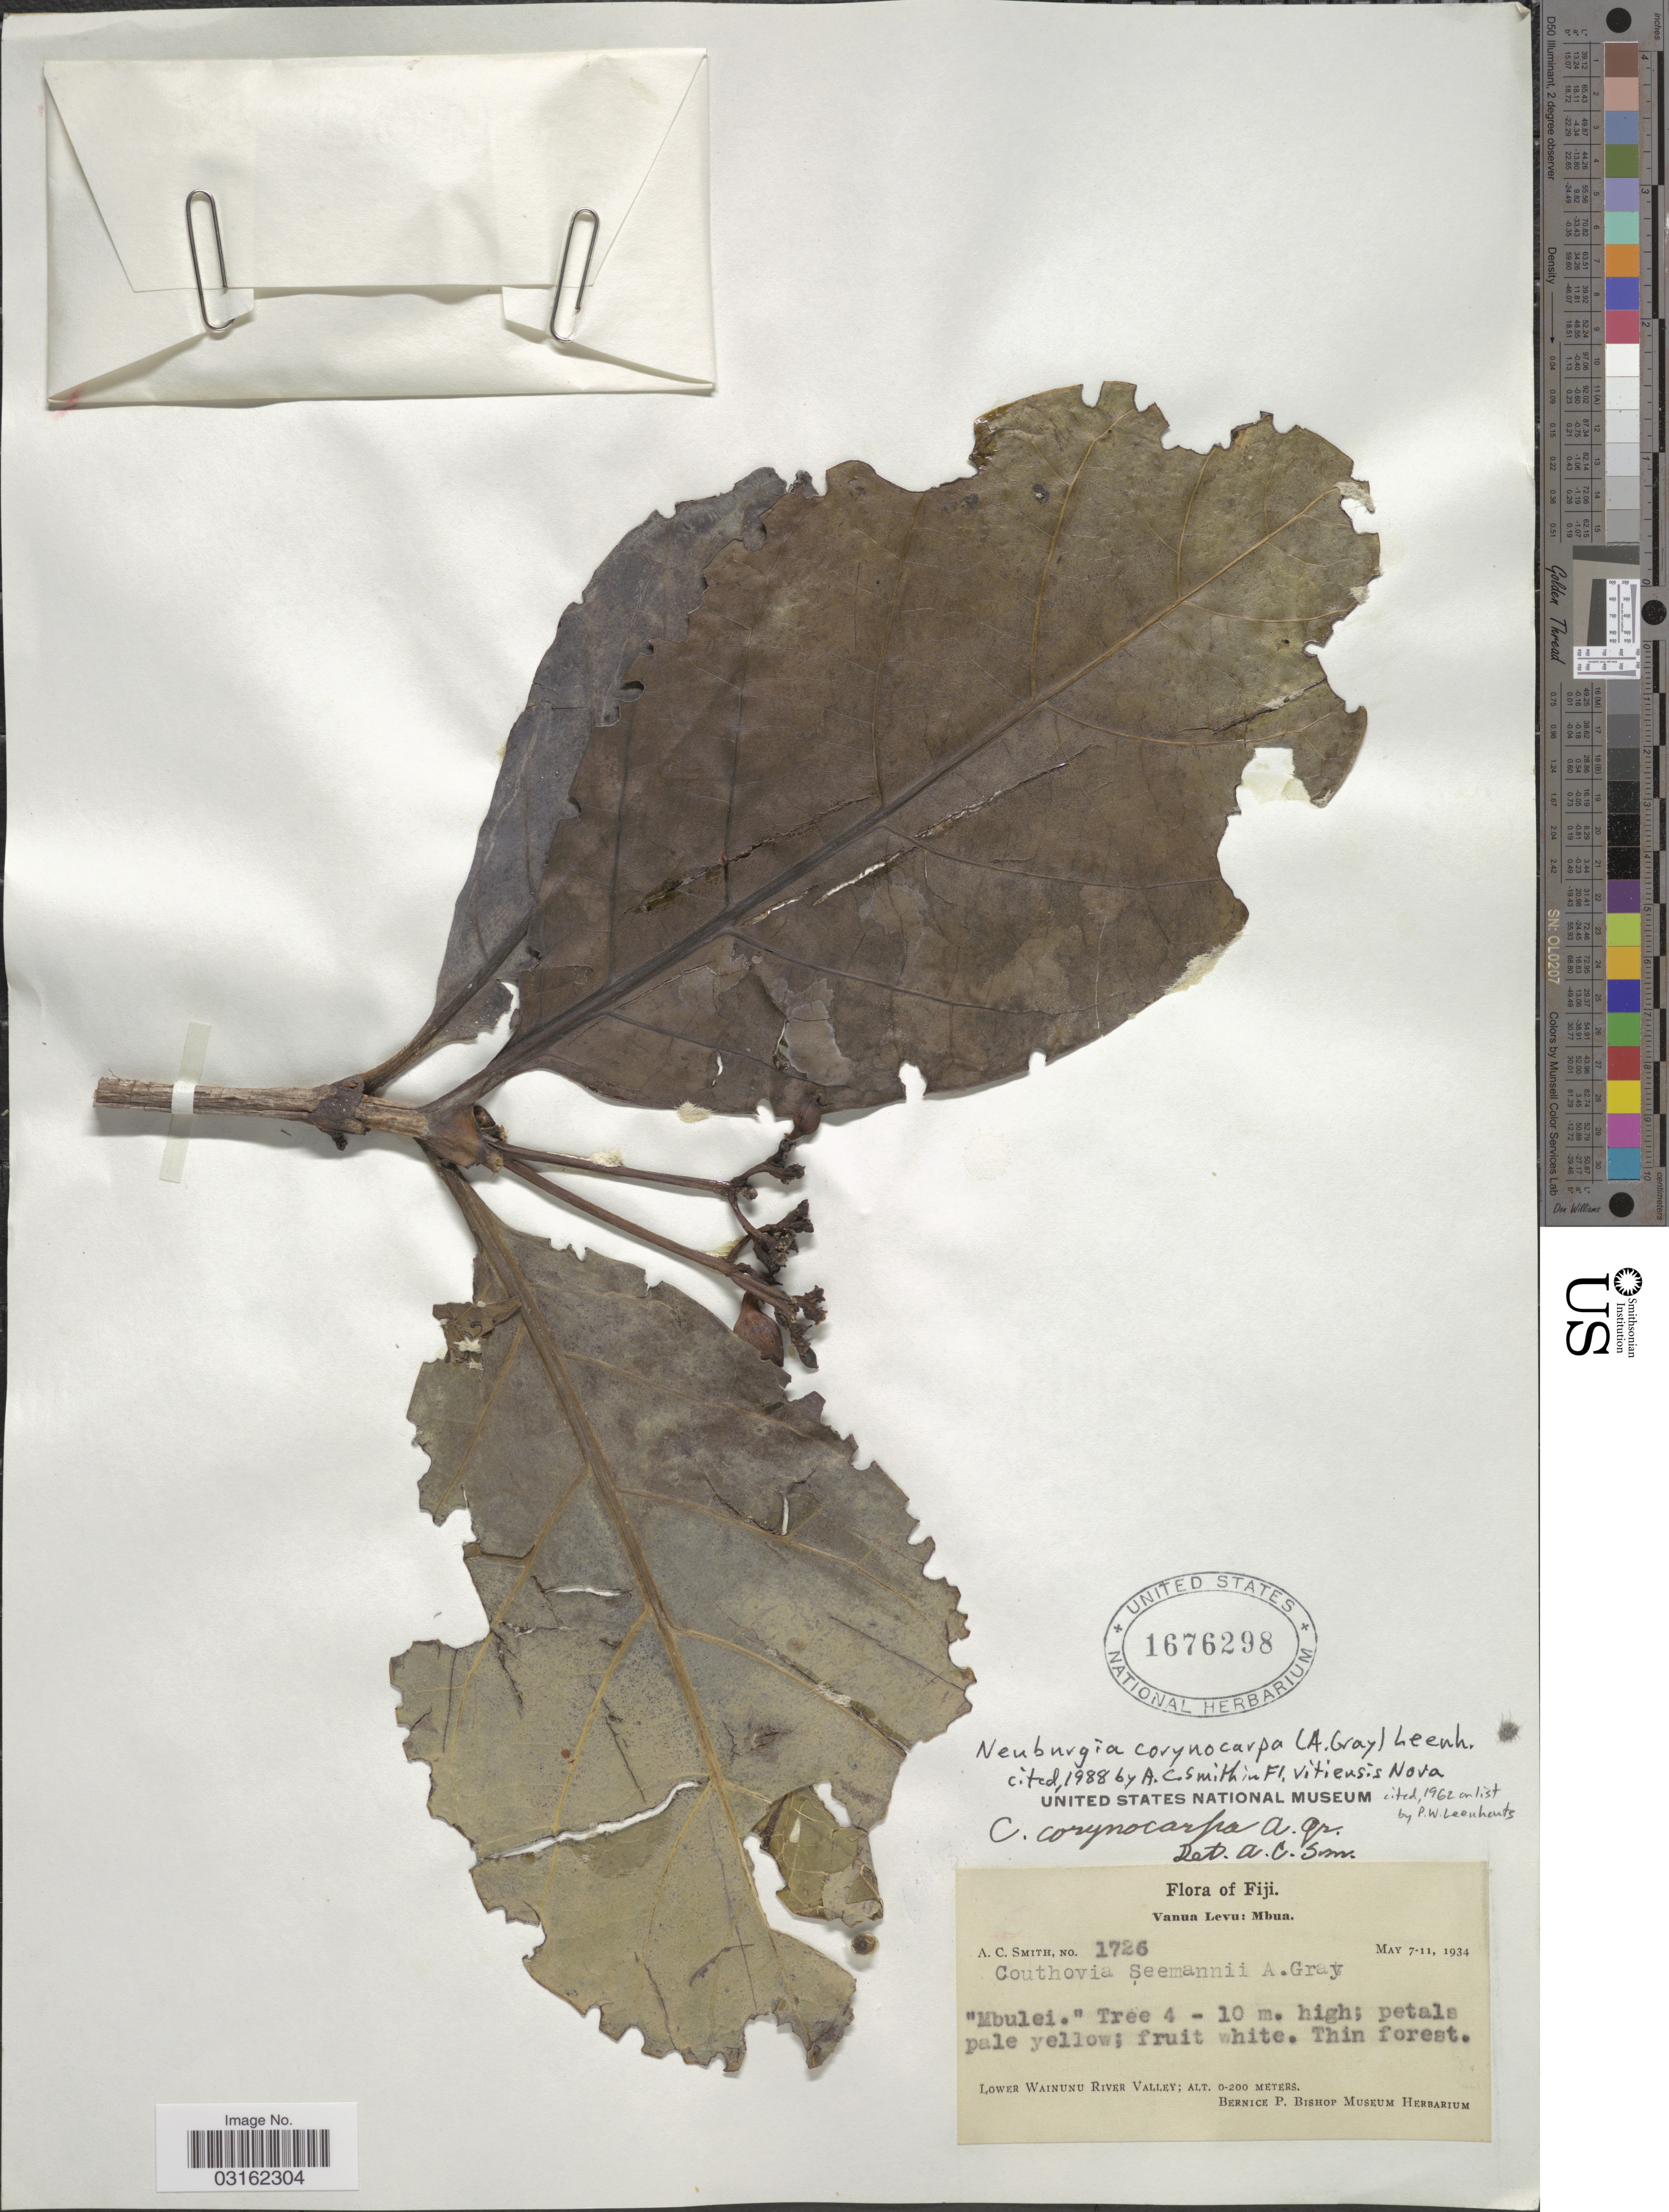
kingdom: Plantae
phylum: Tracheophyta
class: Magnoliopsida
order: Gentianales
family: Loganiaceae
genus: Neuburgia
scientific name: Neuburgia corynocarpa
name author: (A. Gray) Leenh.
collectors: A. C. Smith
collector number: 1726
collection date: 1934-05-07/1934-05-11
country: Fiji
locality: Vanua Levu: Mbua. Lower Wainunu River Valley.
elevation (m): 0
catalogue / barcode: US 1676298